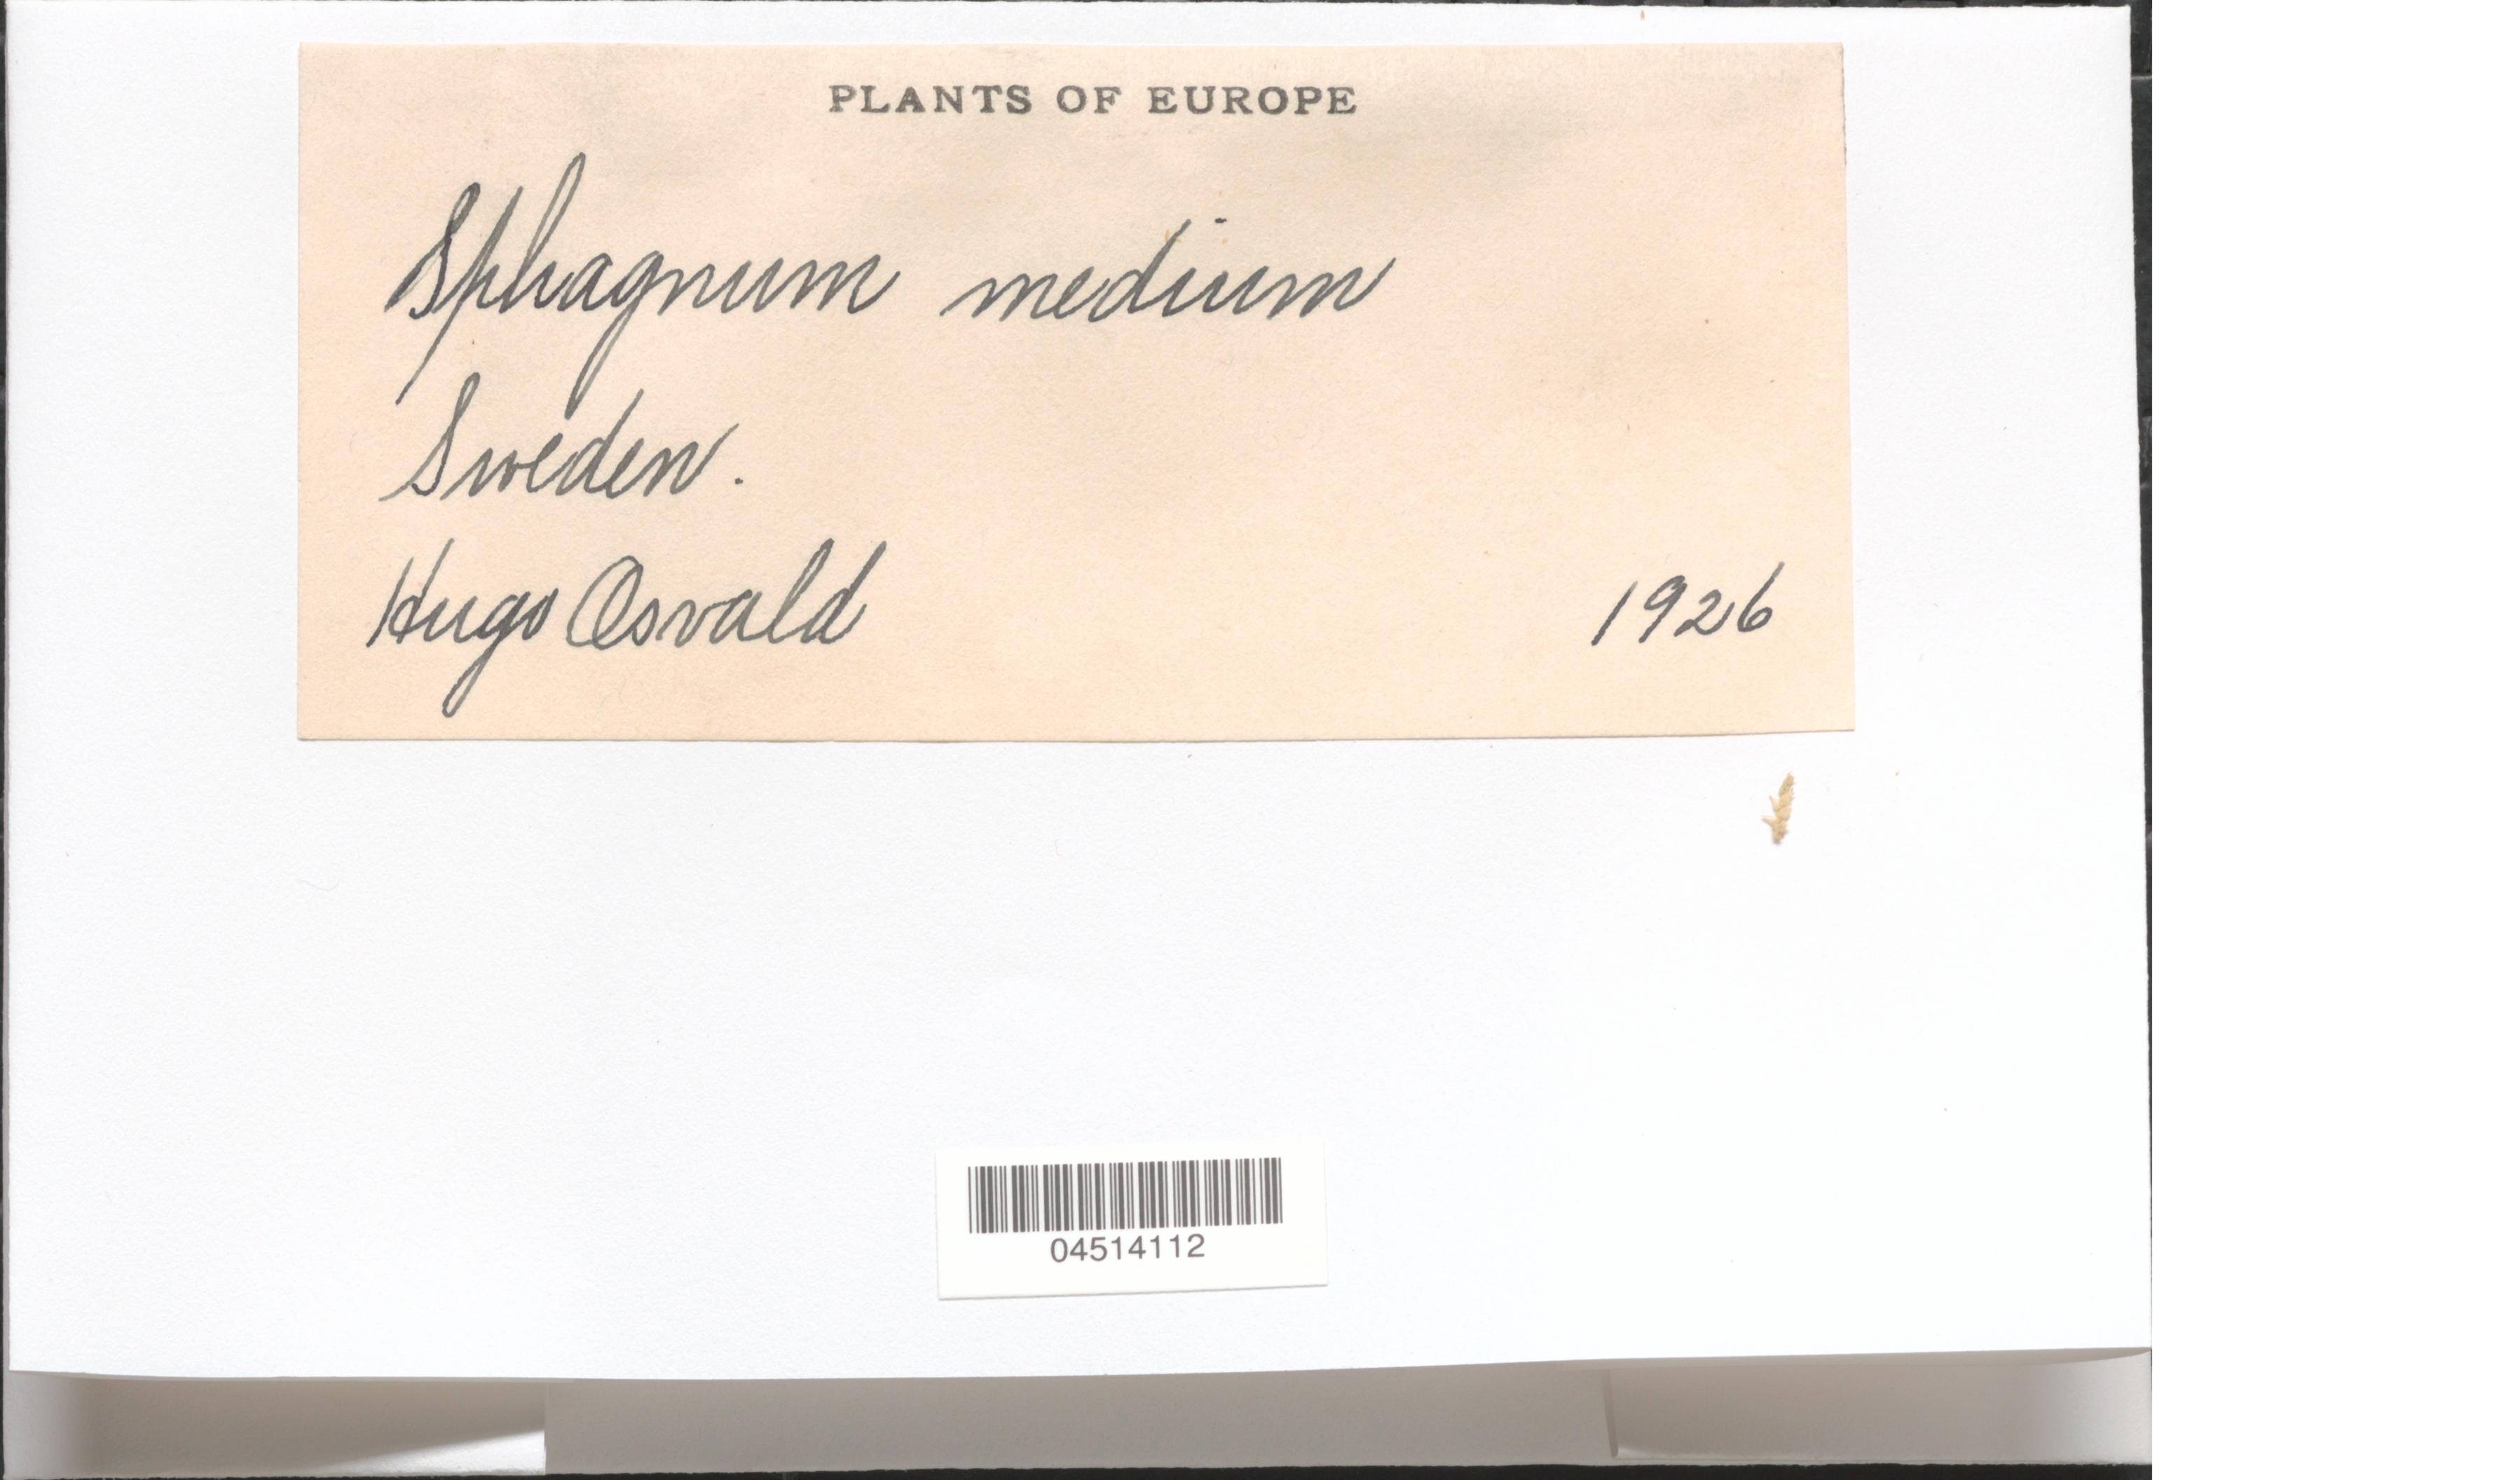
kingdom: Plantae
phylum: Bryophyta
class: Sphagnopsida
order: Sphagnales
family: Sphagnaceae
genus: Sphagnum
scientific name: Sphagnum magellanicum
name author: Brid.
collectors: H. Oswald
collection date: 1926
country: Sweden